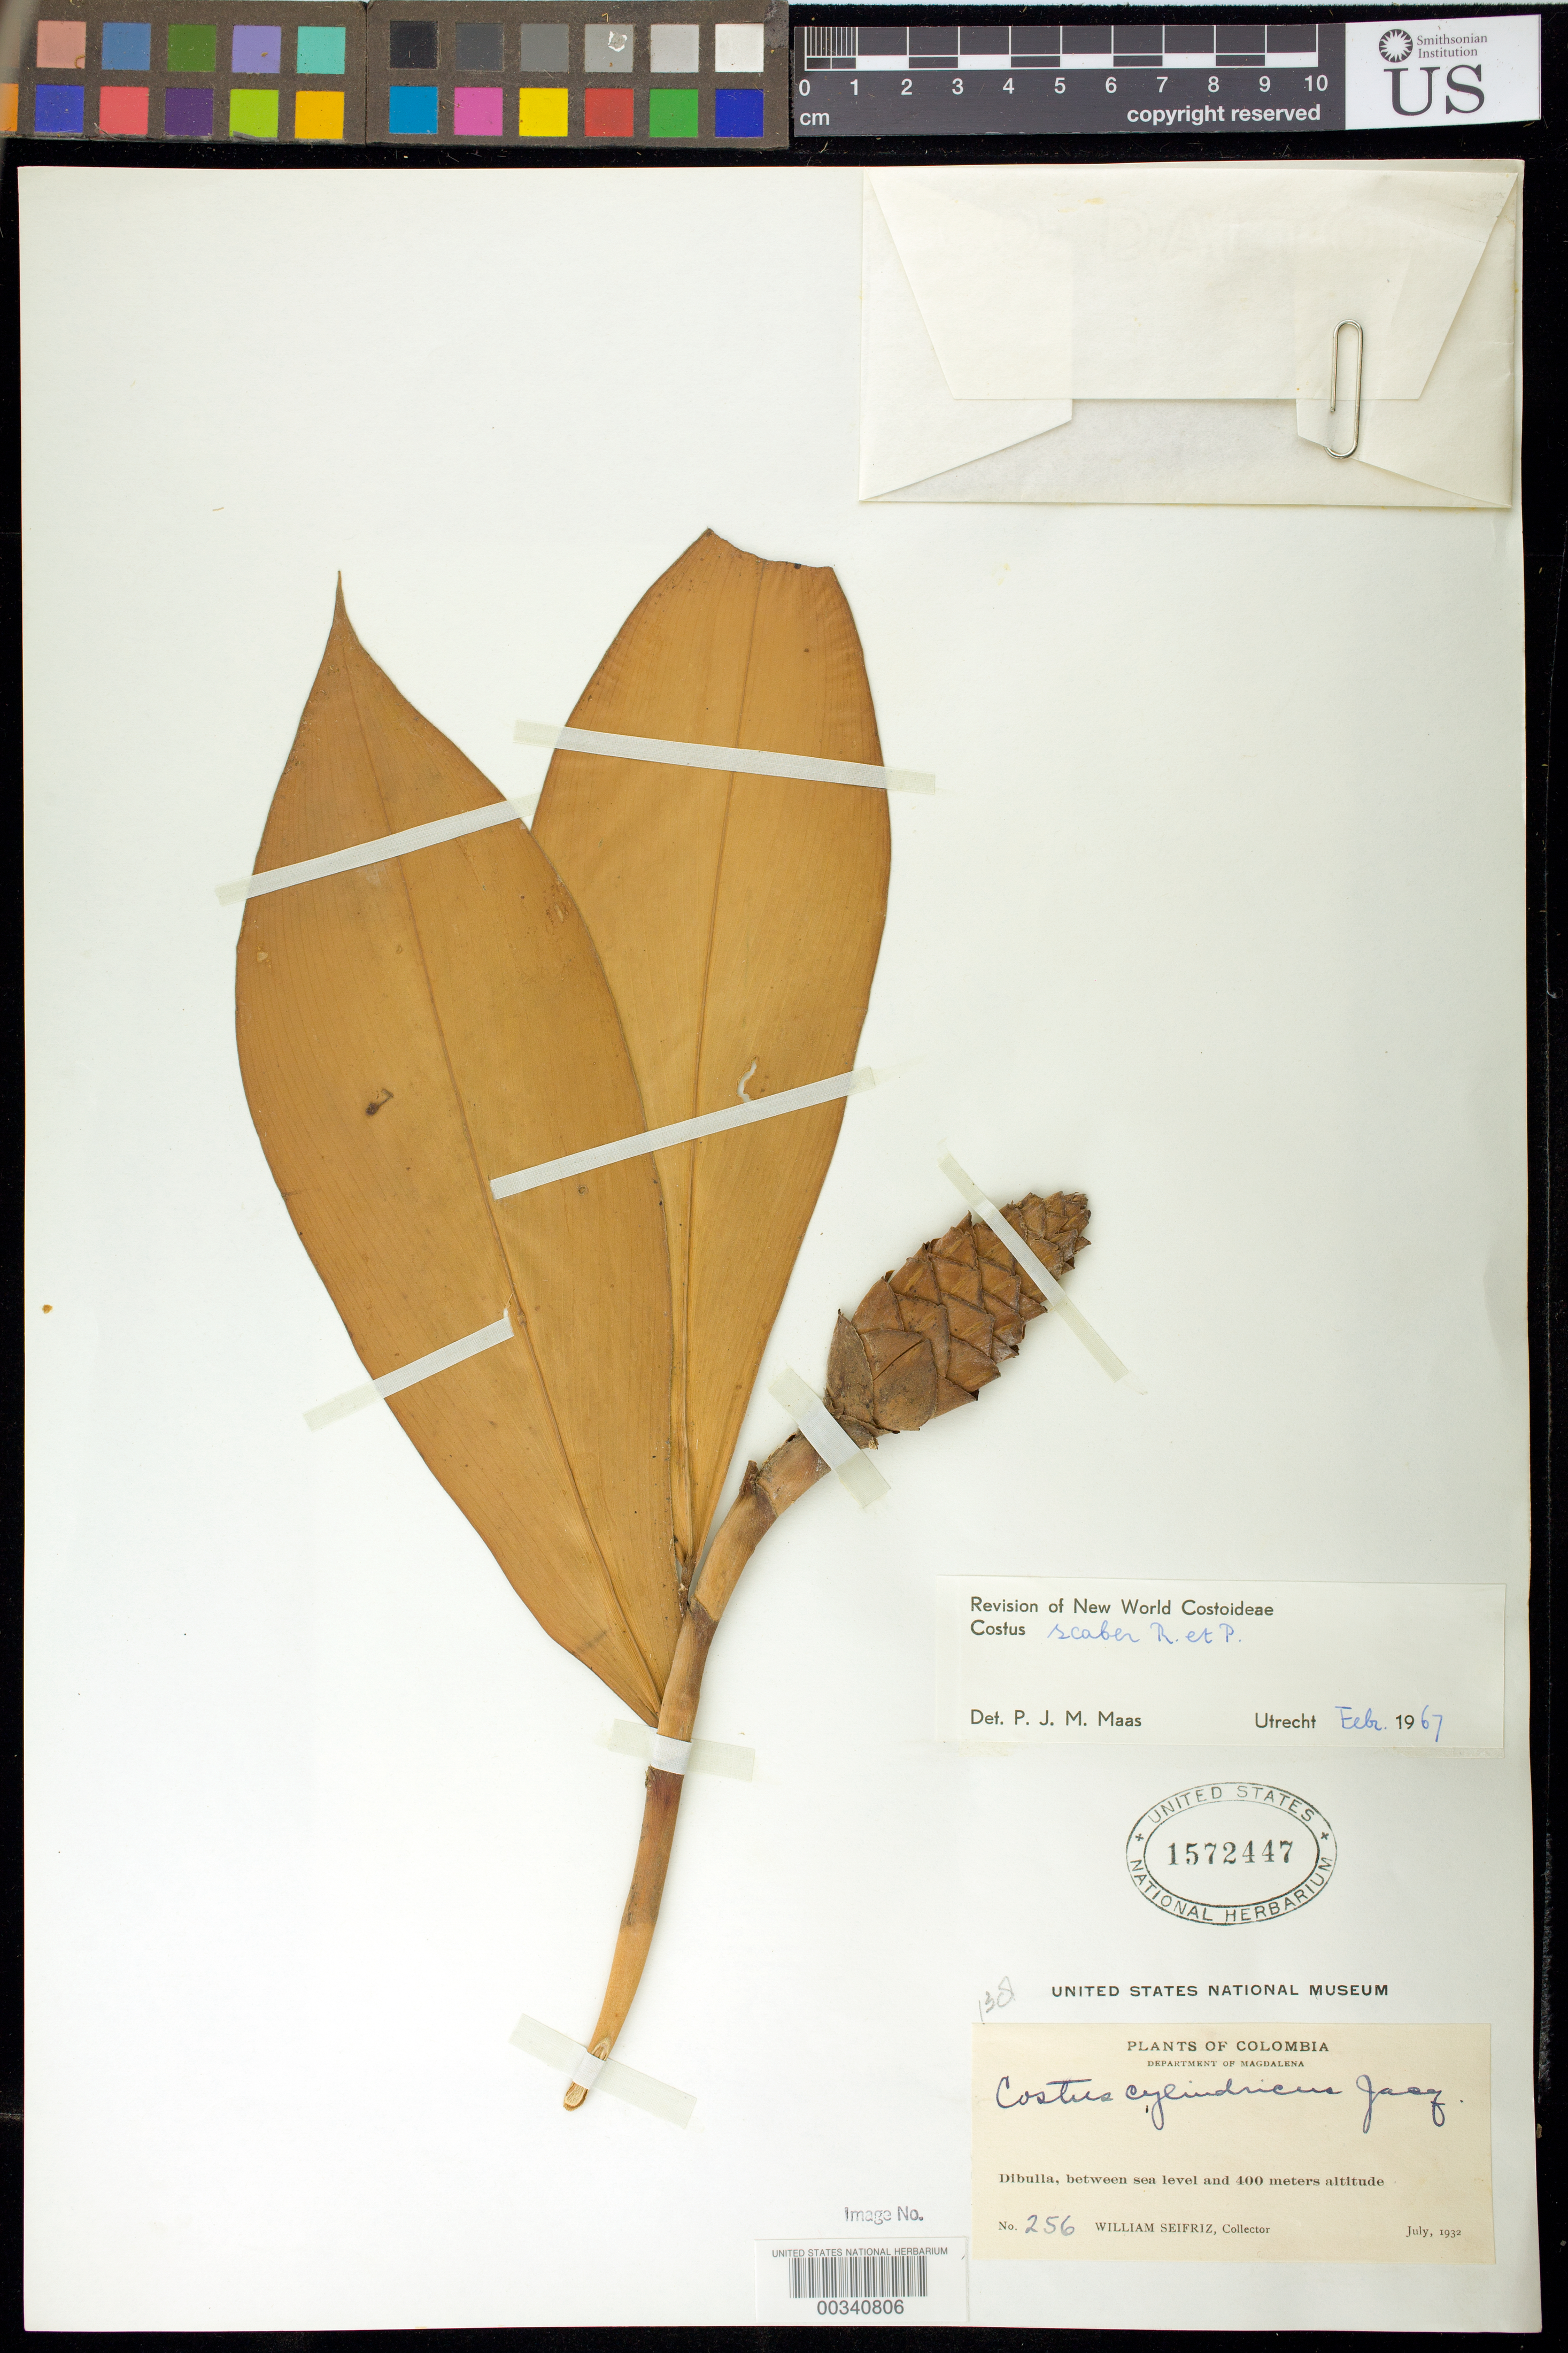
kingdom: Plantae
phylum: Tracheophyta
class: Liliopsida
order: Zingiberales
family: Costaceae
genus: Costus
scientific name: Costus scaber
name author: Ruiz & Pav.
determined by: Maas, Paul J. M.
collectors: W. Seifriz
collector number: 256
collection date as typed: Jul 1932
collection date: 1932-07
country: Colombia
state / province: Magdalena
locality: Dibulla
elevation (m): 0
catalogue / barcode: US 1572447